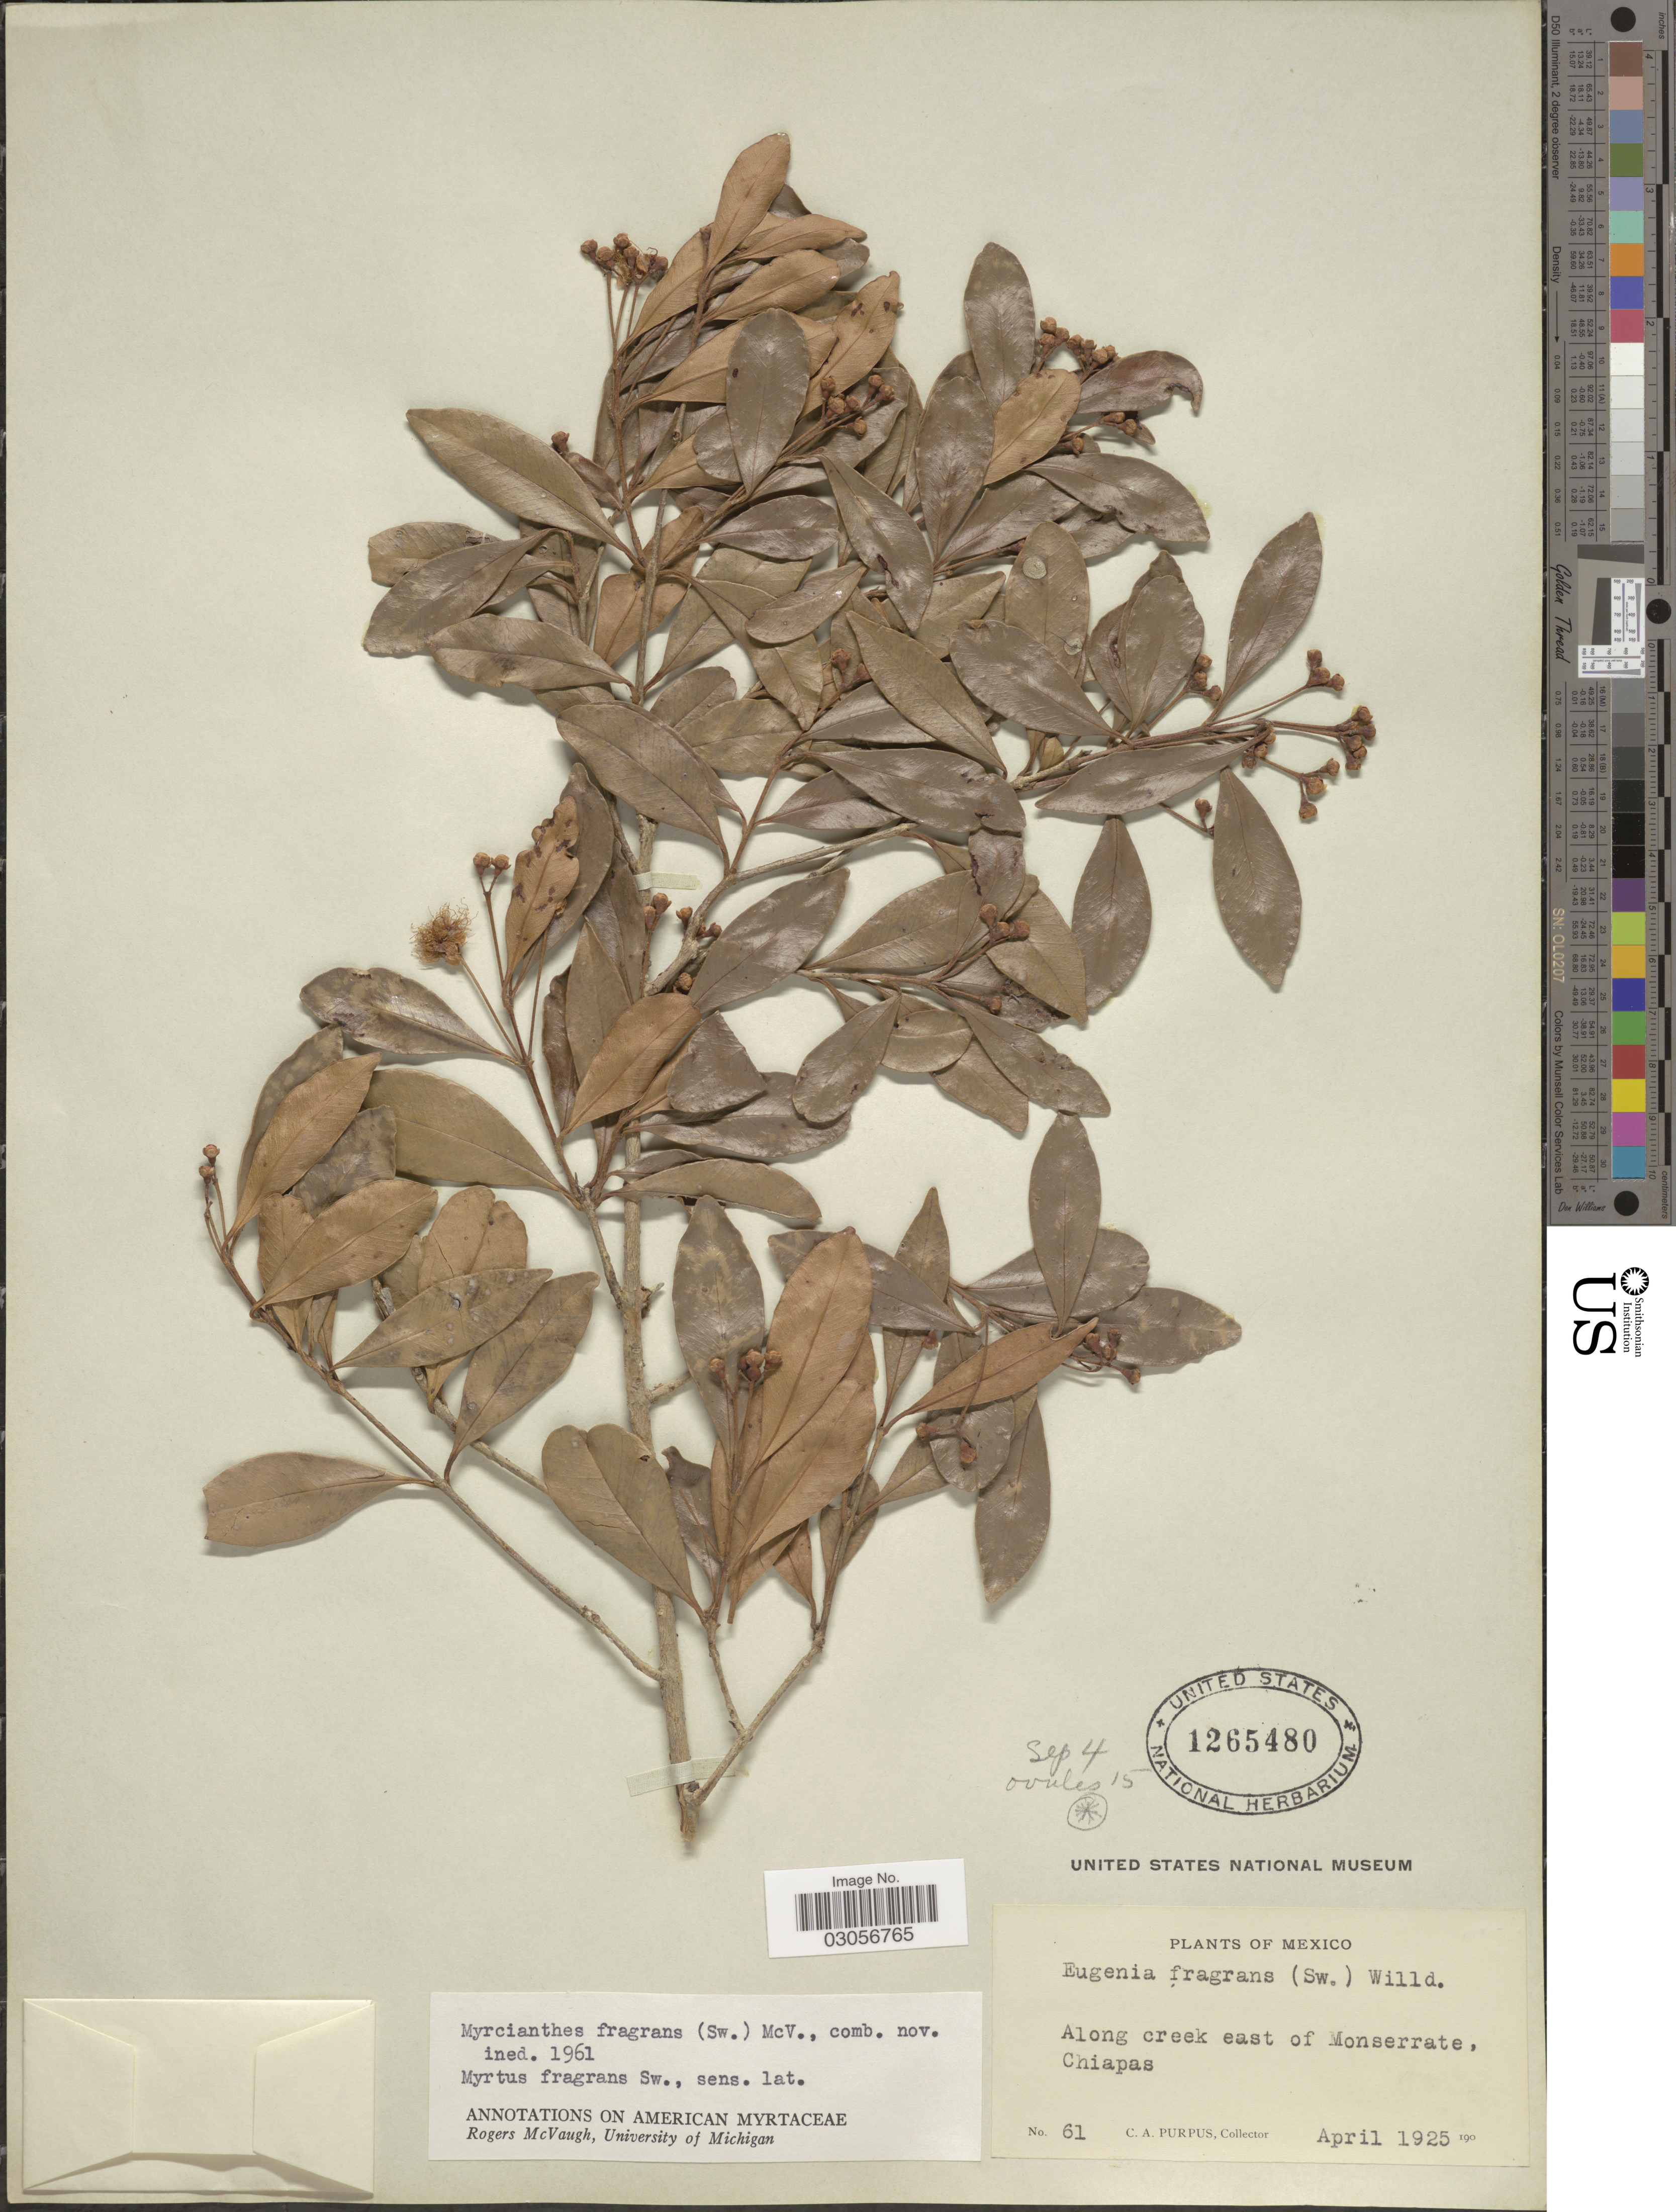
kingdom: Plantae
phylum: Tracheophyta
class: Magnoliopsida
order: Myrtales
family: Myrtaceae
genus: Myrcianthes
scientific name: Myrcianthes fragrans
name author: (Sw.) McVaugh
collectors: C. A. Purpus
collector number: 61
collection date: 1925-04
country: Mexico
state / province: Chiapas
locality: Along creek east of Monserrate.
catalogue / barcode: US 1265480